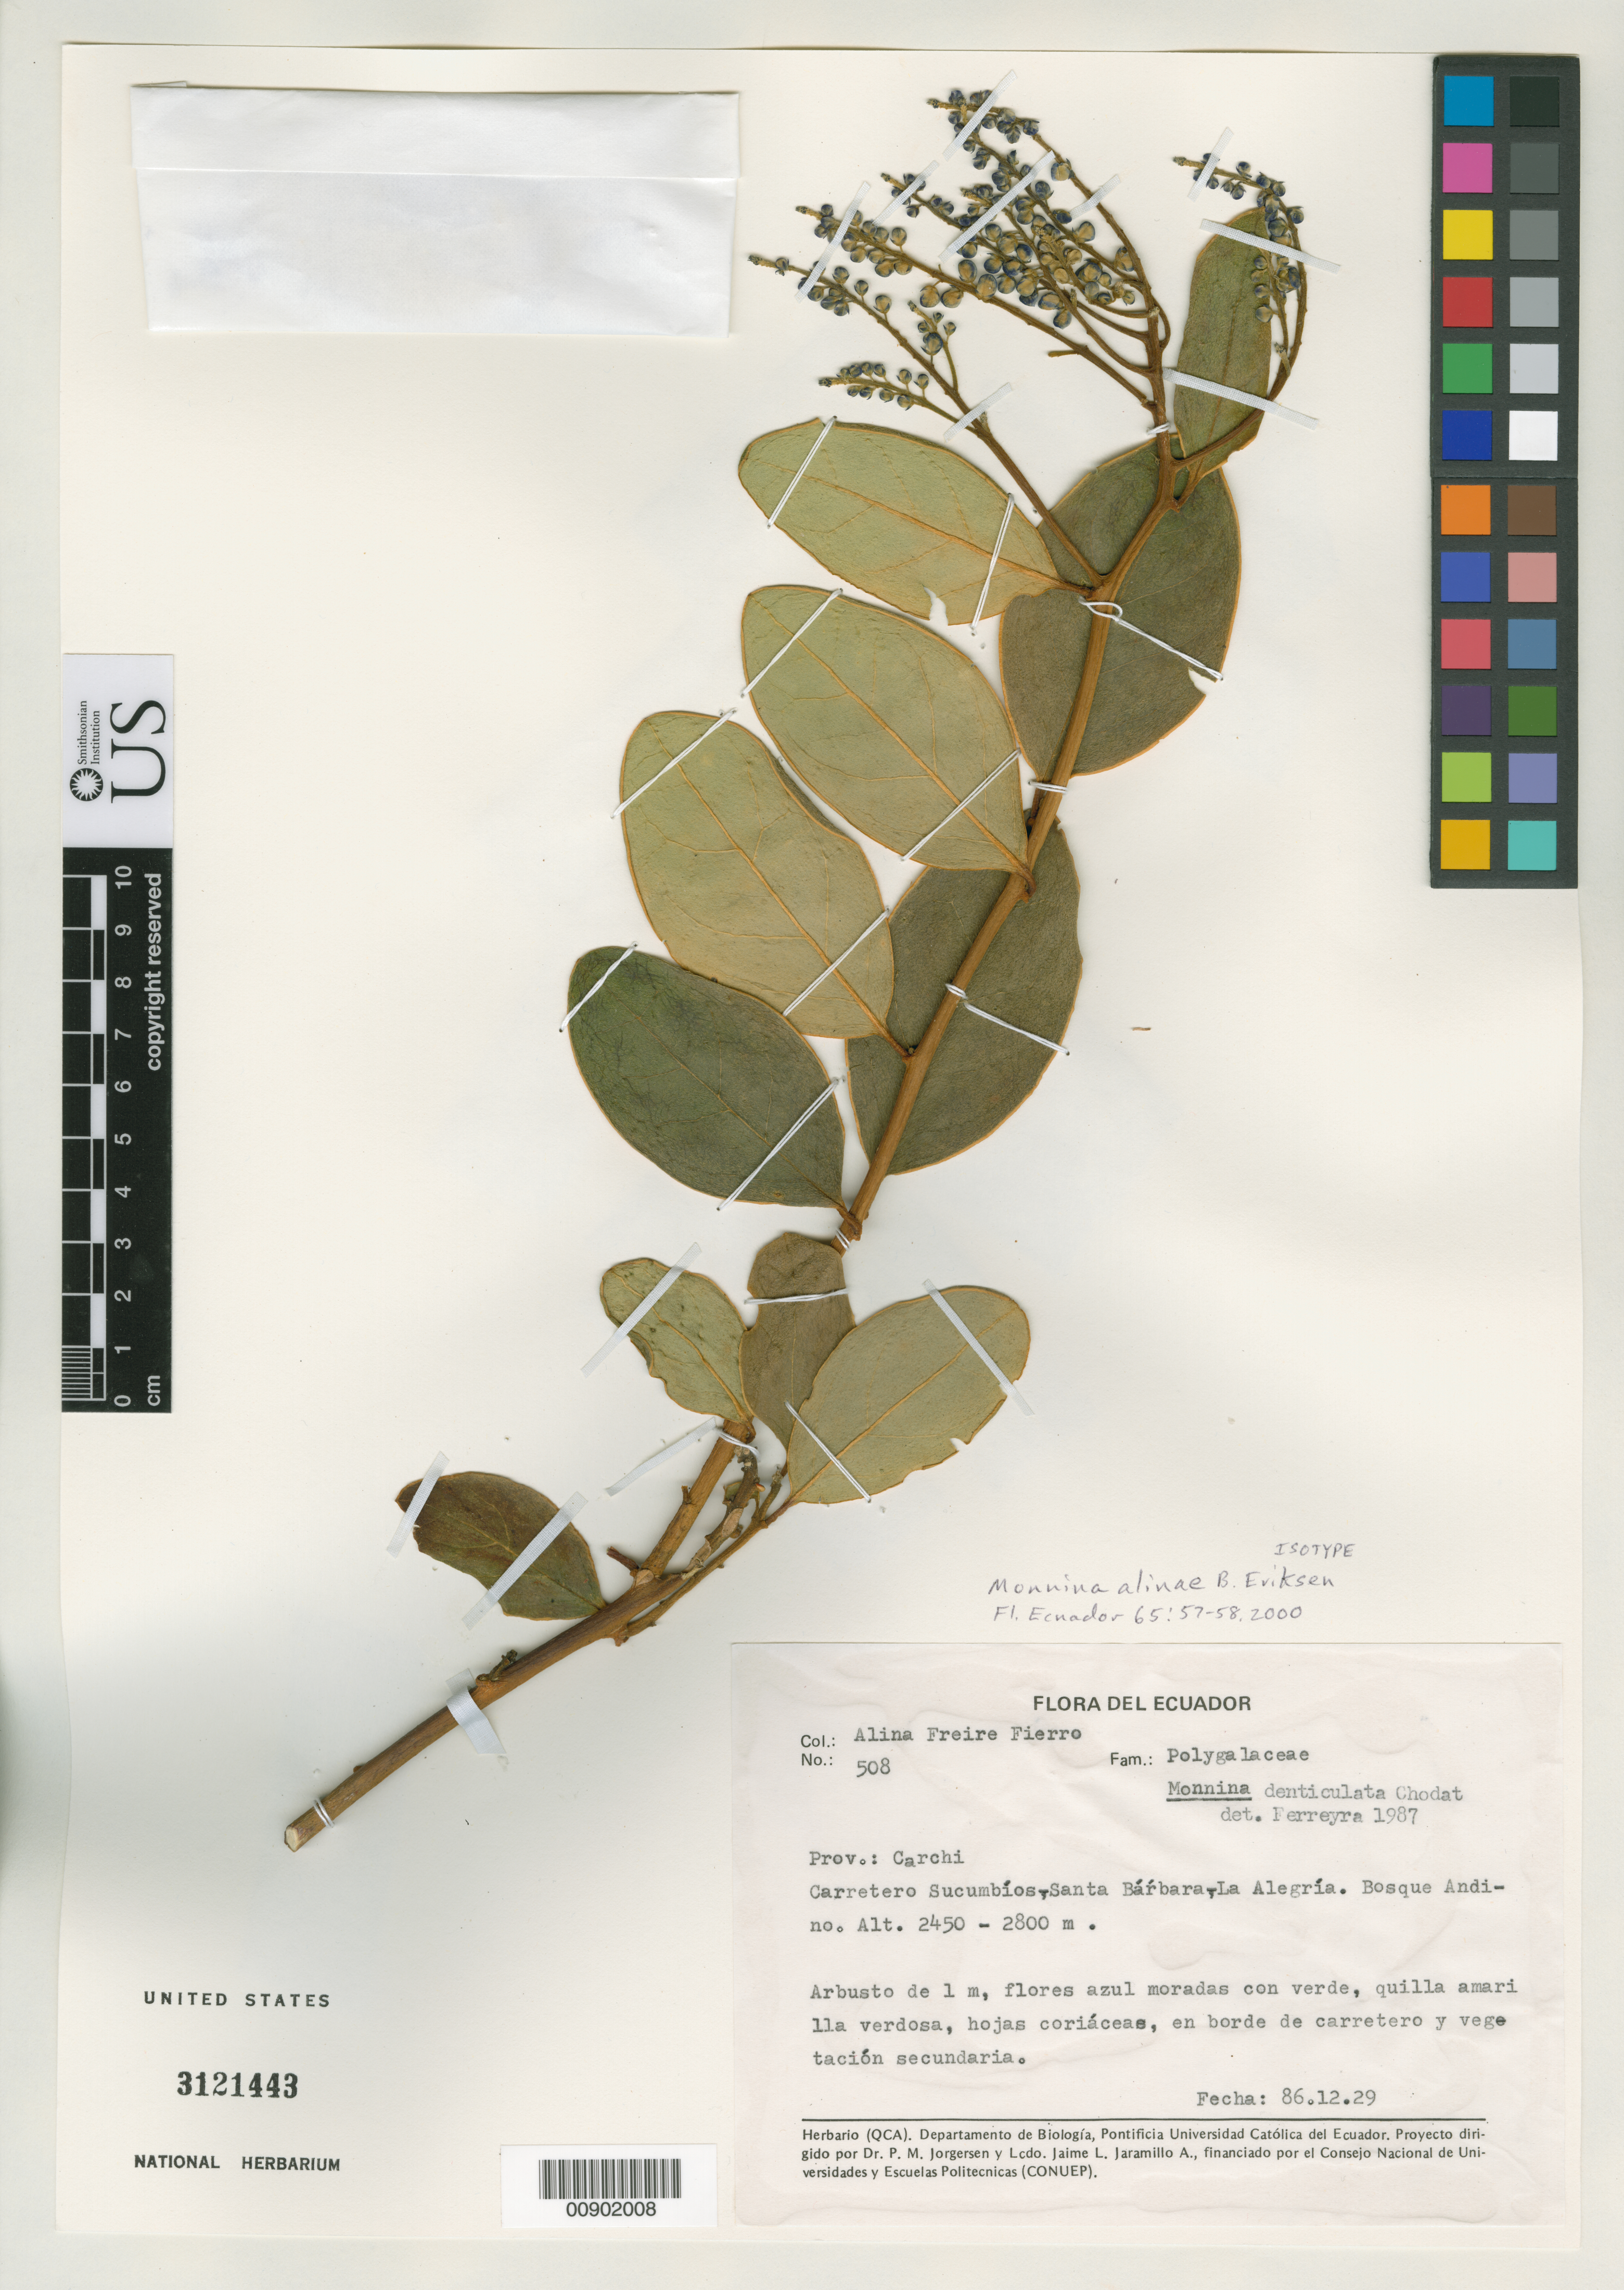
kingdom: Plantae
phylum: Tracheophyta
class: Magnoliopsida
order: Fabales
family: Polygalaceae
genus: Monnina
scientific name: Monnina alinae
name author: B. Eriksen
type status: Isotype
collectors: A. Freire-Fierro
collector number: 508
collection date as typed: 29 Dec 1986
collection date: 1986-12-29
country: Ecuador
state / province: Carchi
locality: Carretero Sucumbíos-Santa Bárbara, La Alegría.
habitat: Bosque Andino.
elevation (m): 2450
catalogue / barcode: US 3121443